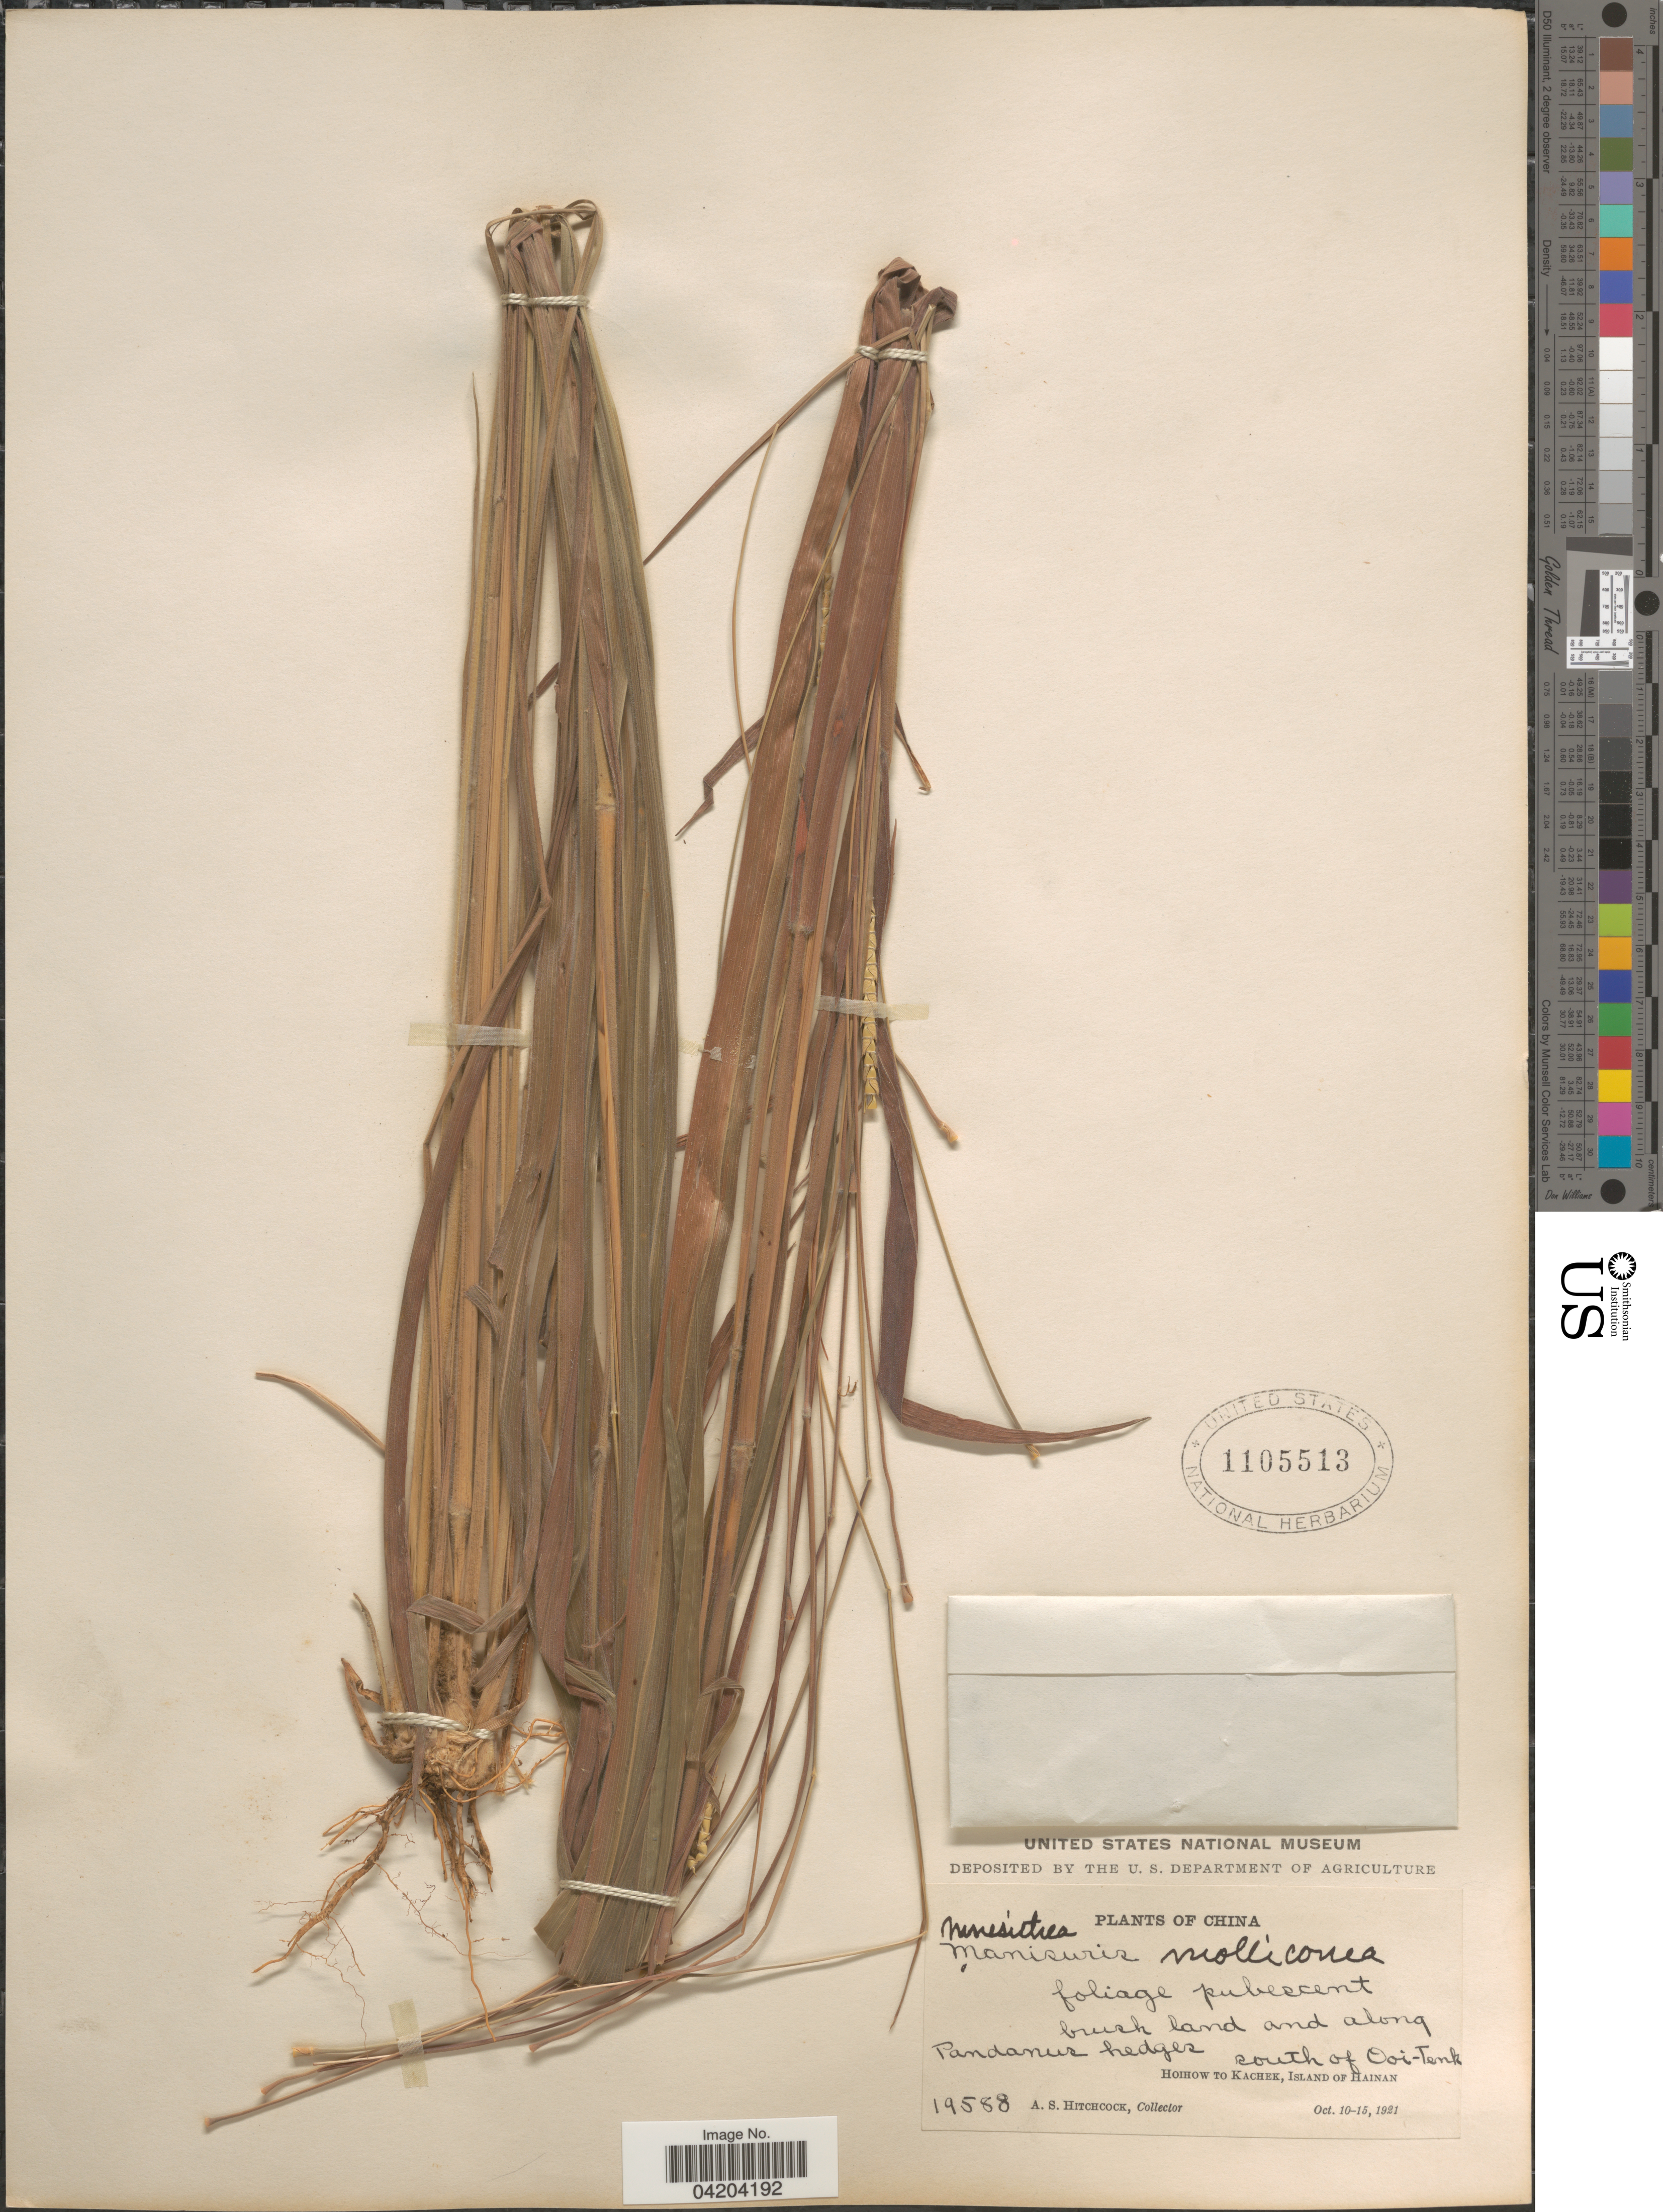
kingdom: Plantae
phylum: Tracheophyta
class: Liliopsida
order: Poales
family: Poaceae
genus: Mnesithea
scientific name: Mnesithea mollicoma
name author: (Hance) A. Camus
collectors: A. S. Hitchcock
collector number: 19588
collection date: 1921-10-10/1921-10-15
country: China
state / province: Hainan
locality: South of Ooi-Tenk. Hoihow to Kachek, Island of Hainan.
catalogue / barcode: US 1105513